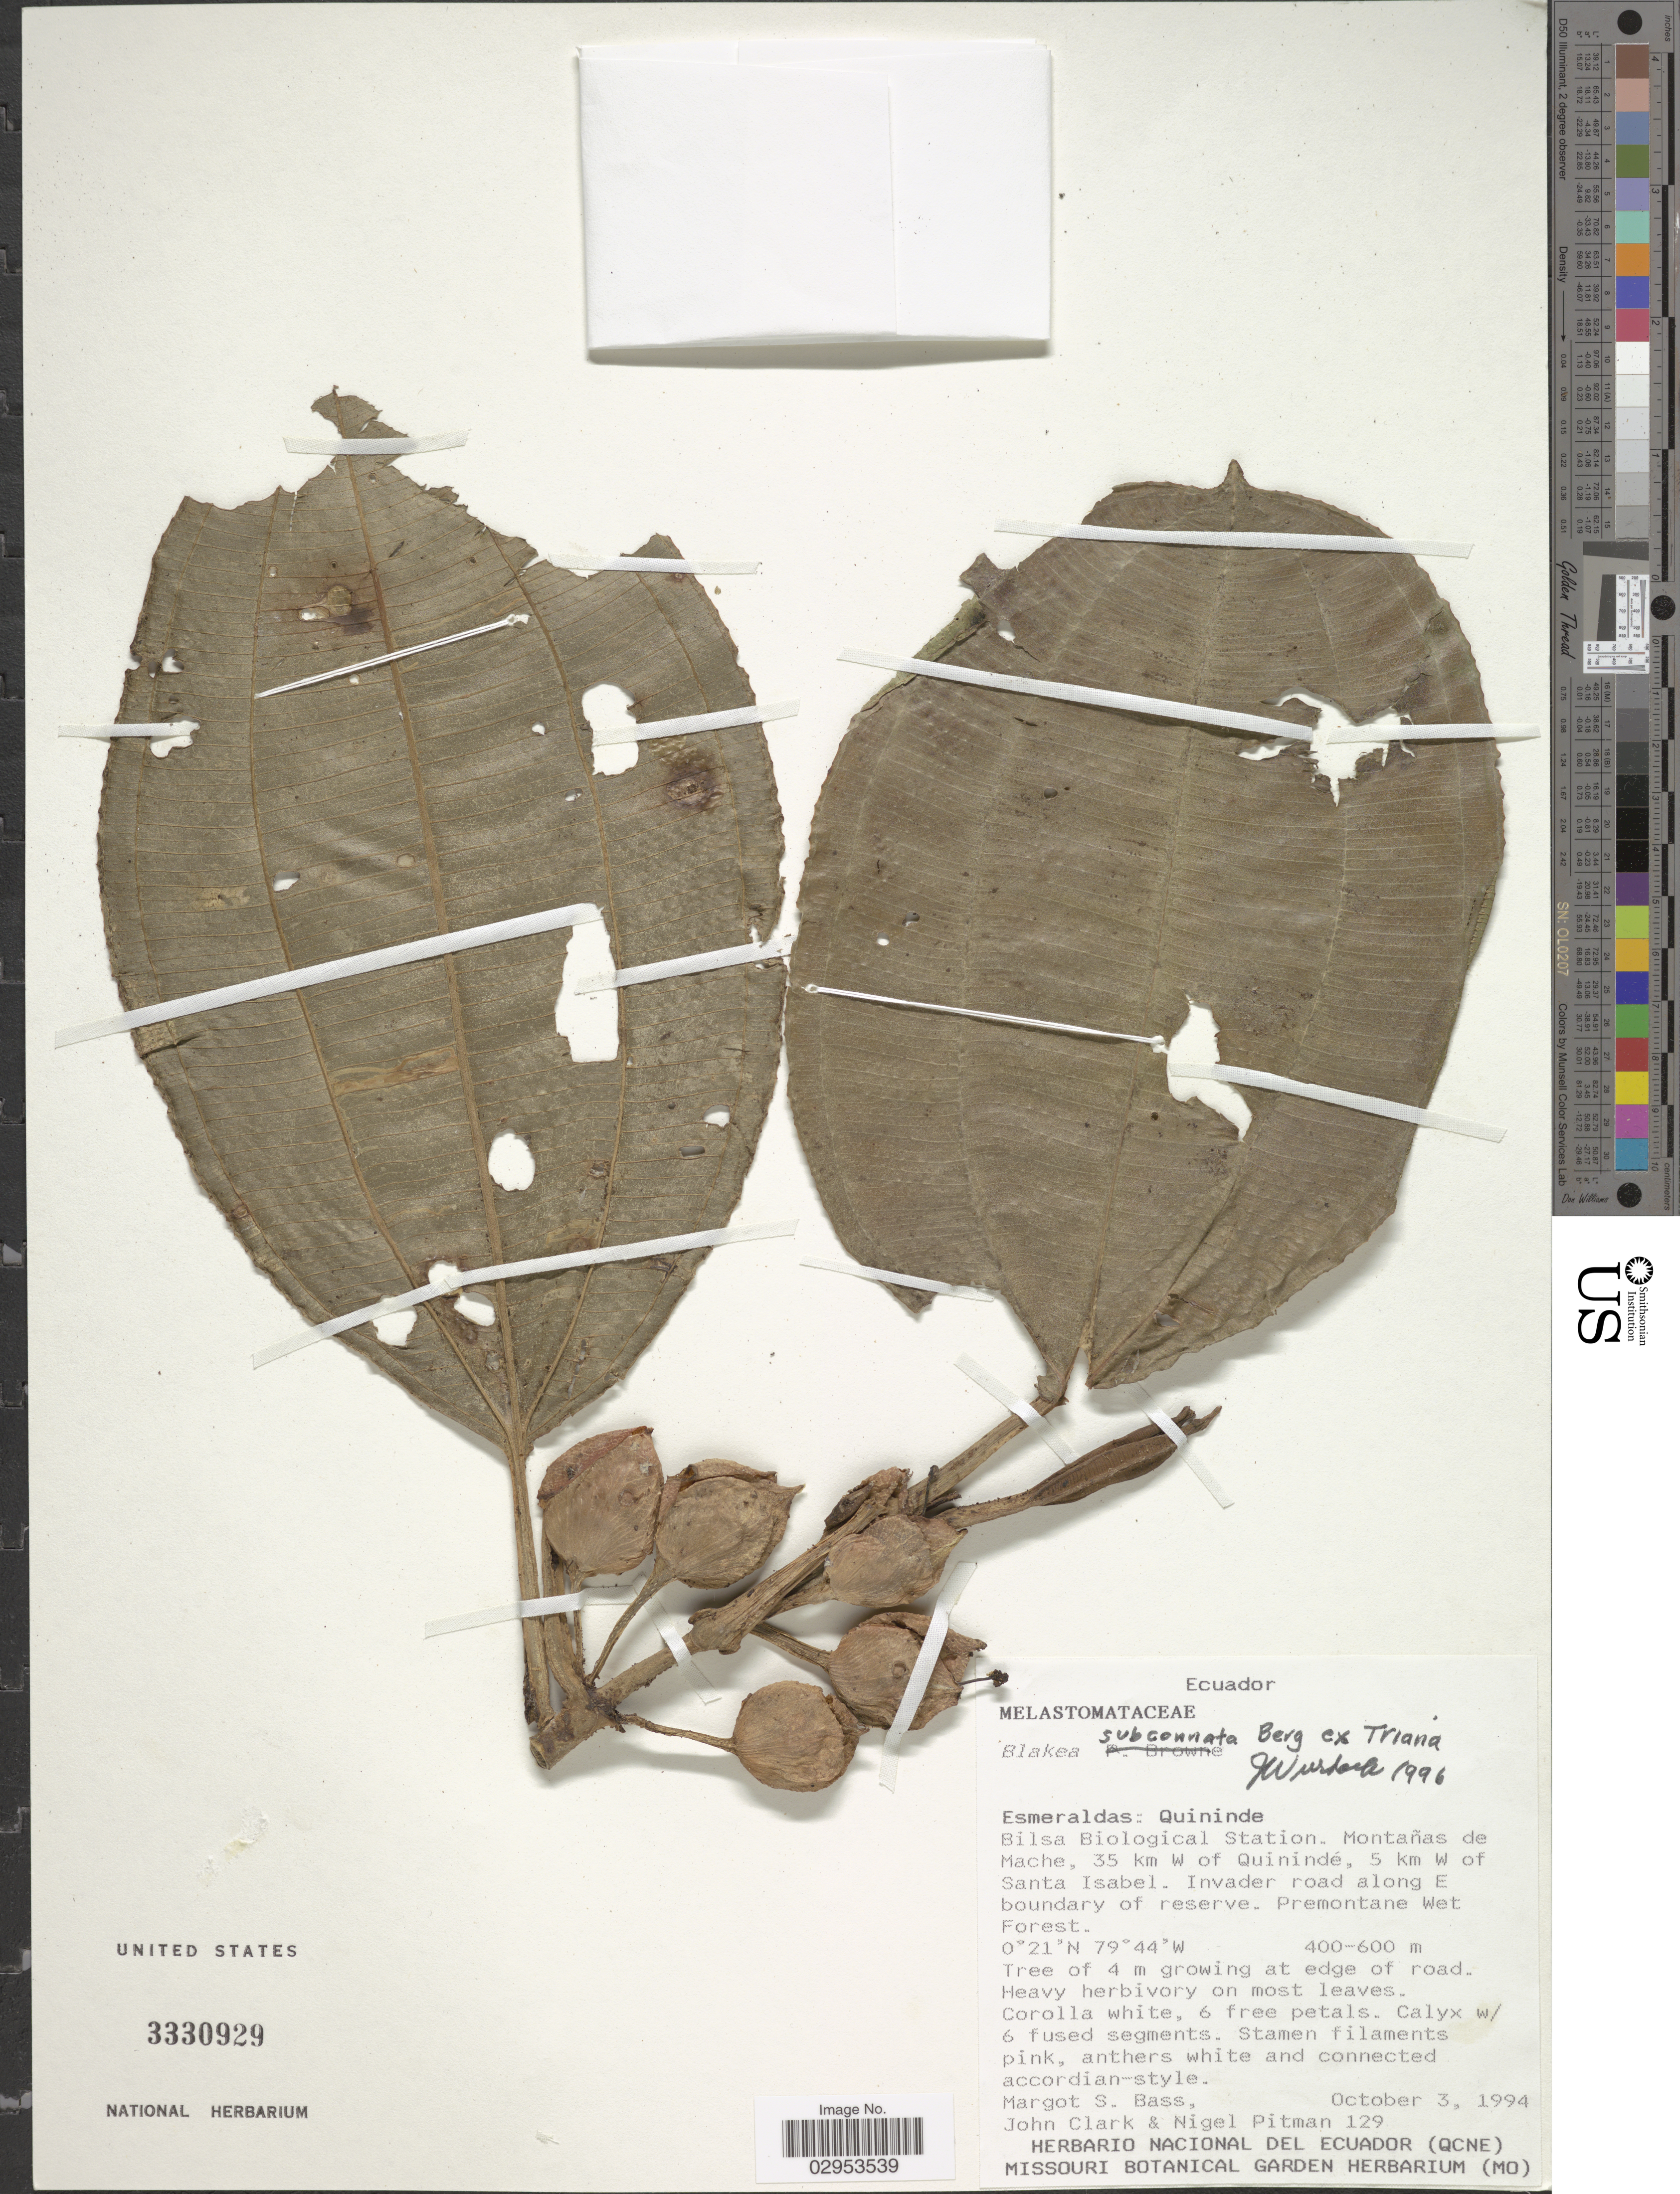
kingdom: Plantae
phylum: Tracheophyta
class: Magnoliopsida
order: Myrtales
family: Melastomataceae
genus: Blakea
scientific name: Blakea subconnata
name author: O. Berg ex Triana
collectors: M. Bass, J. L. Clark & N. Pitman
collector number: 129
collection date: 1994-10-03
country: Ecuador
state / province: Esmeraldas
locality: Quininde. Bilsa Biological Station. Montañas de Mache, 35 km W of Quinindé, 5 km W of Santa Isabel. Invader road along E boundary of reserve.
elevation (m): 400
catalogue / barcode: US 3330929